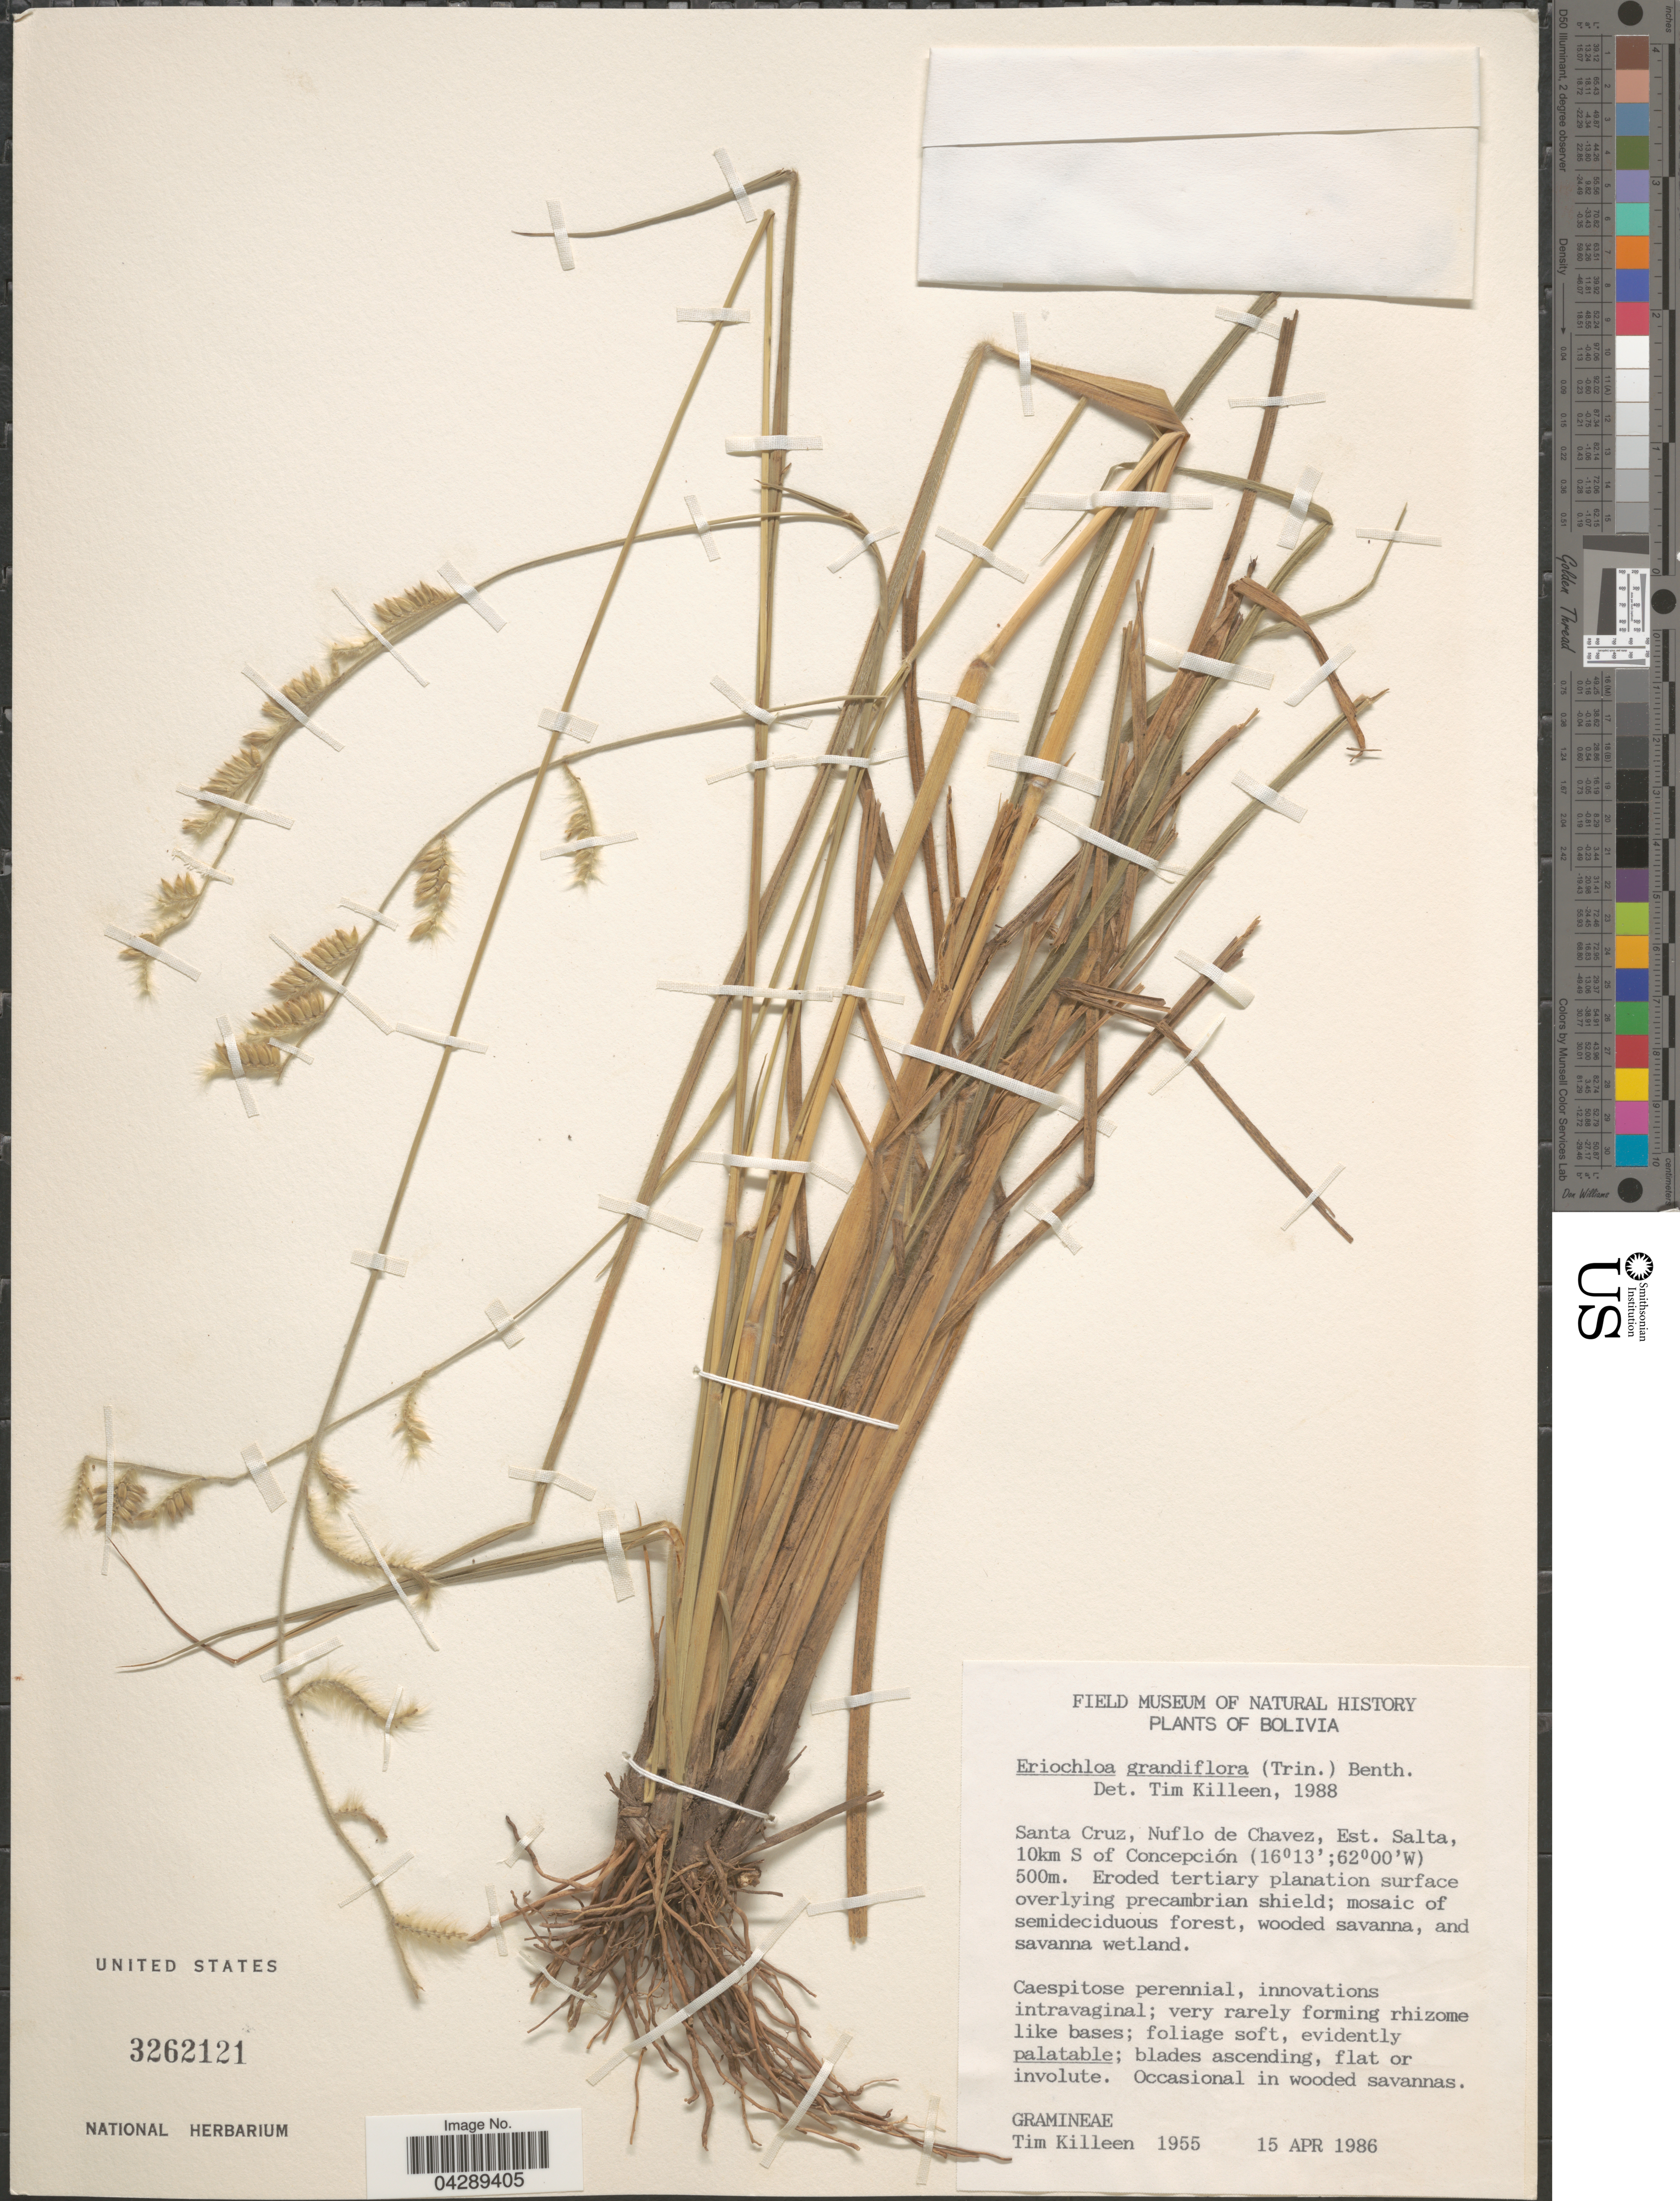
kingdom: Plantae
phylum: Tracheophyta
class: Liliopsida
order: Poales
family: Poaceae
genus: Eriochloa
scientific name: Eriochloa grandiflora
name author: (Trin.) Benth.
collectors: T. J. Killeen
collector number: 1955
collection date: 1986-04-15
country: Bolivia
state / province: Santa Cruz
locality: Nuflo de Chavez, Est. Salta, 10km S of Concepción.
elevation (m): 500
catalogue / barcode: US 3262121